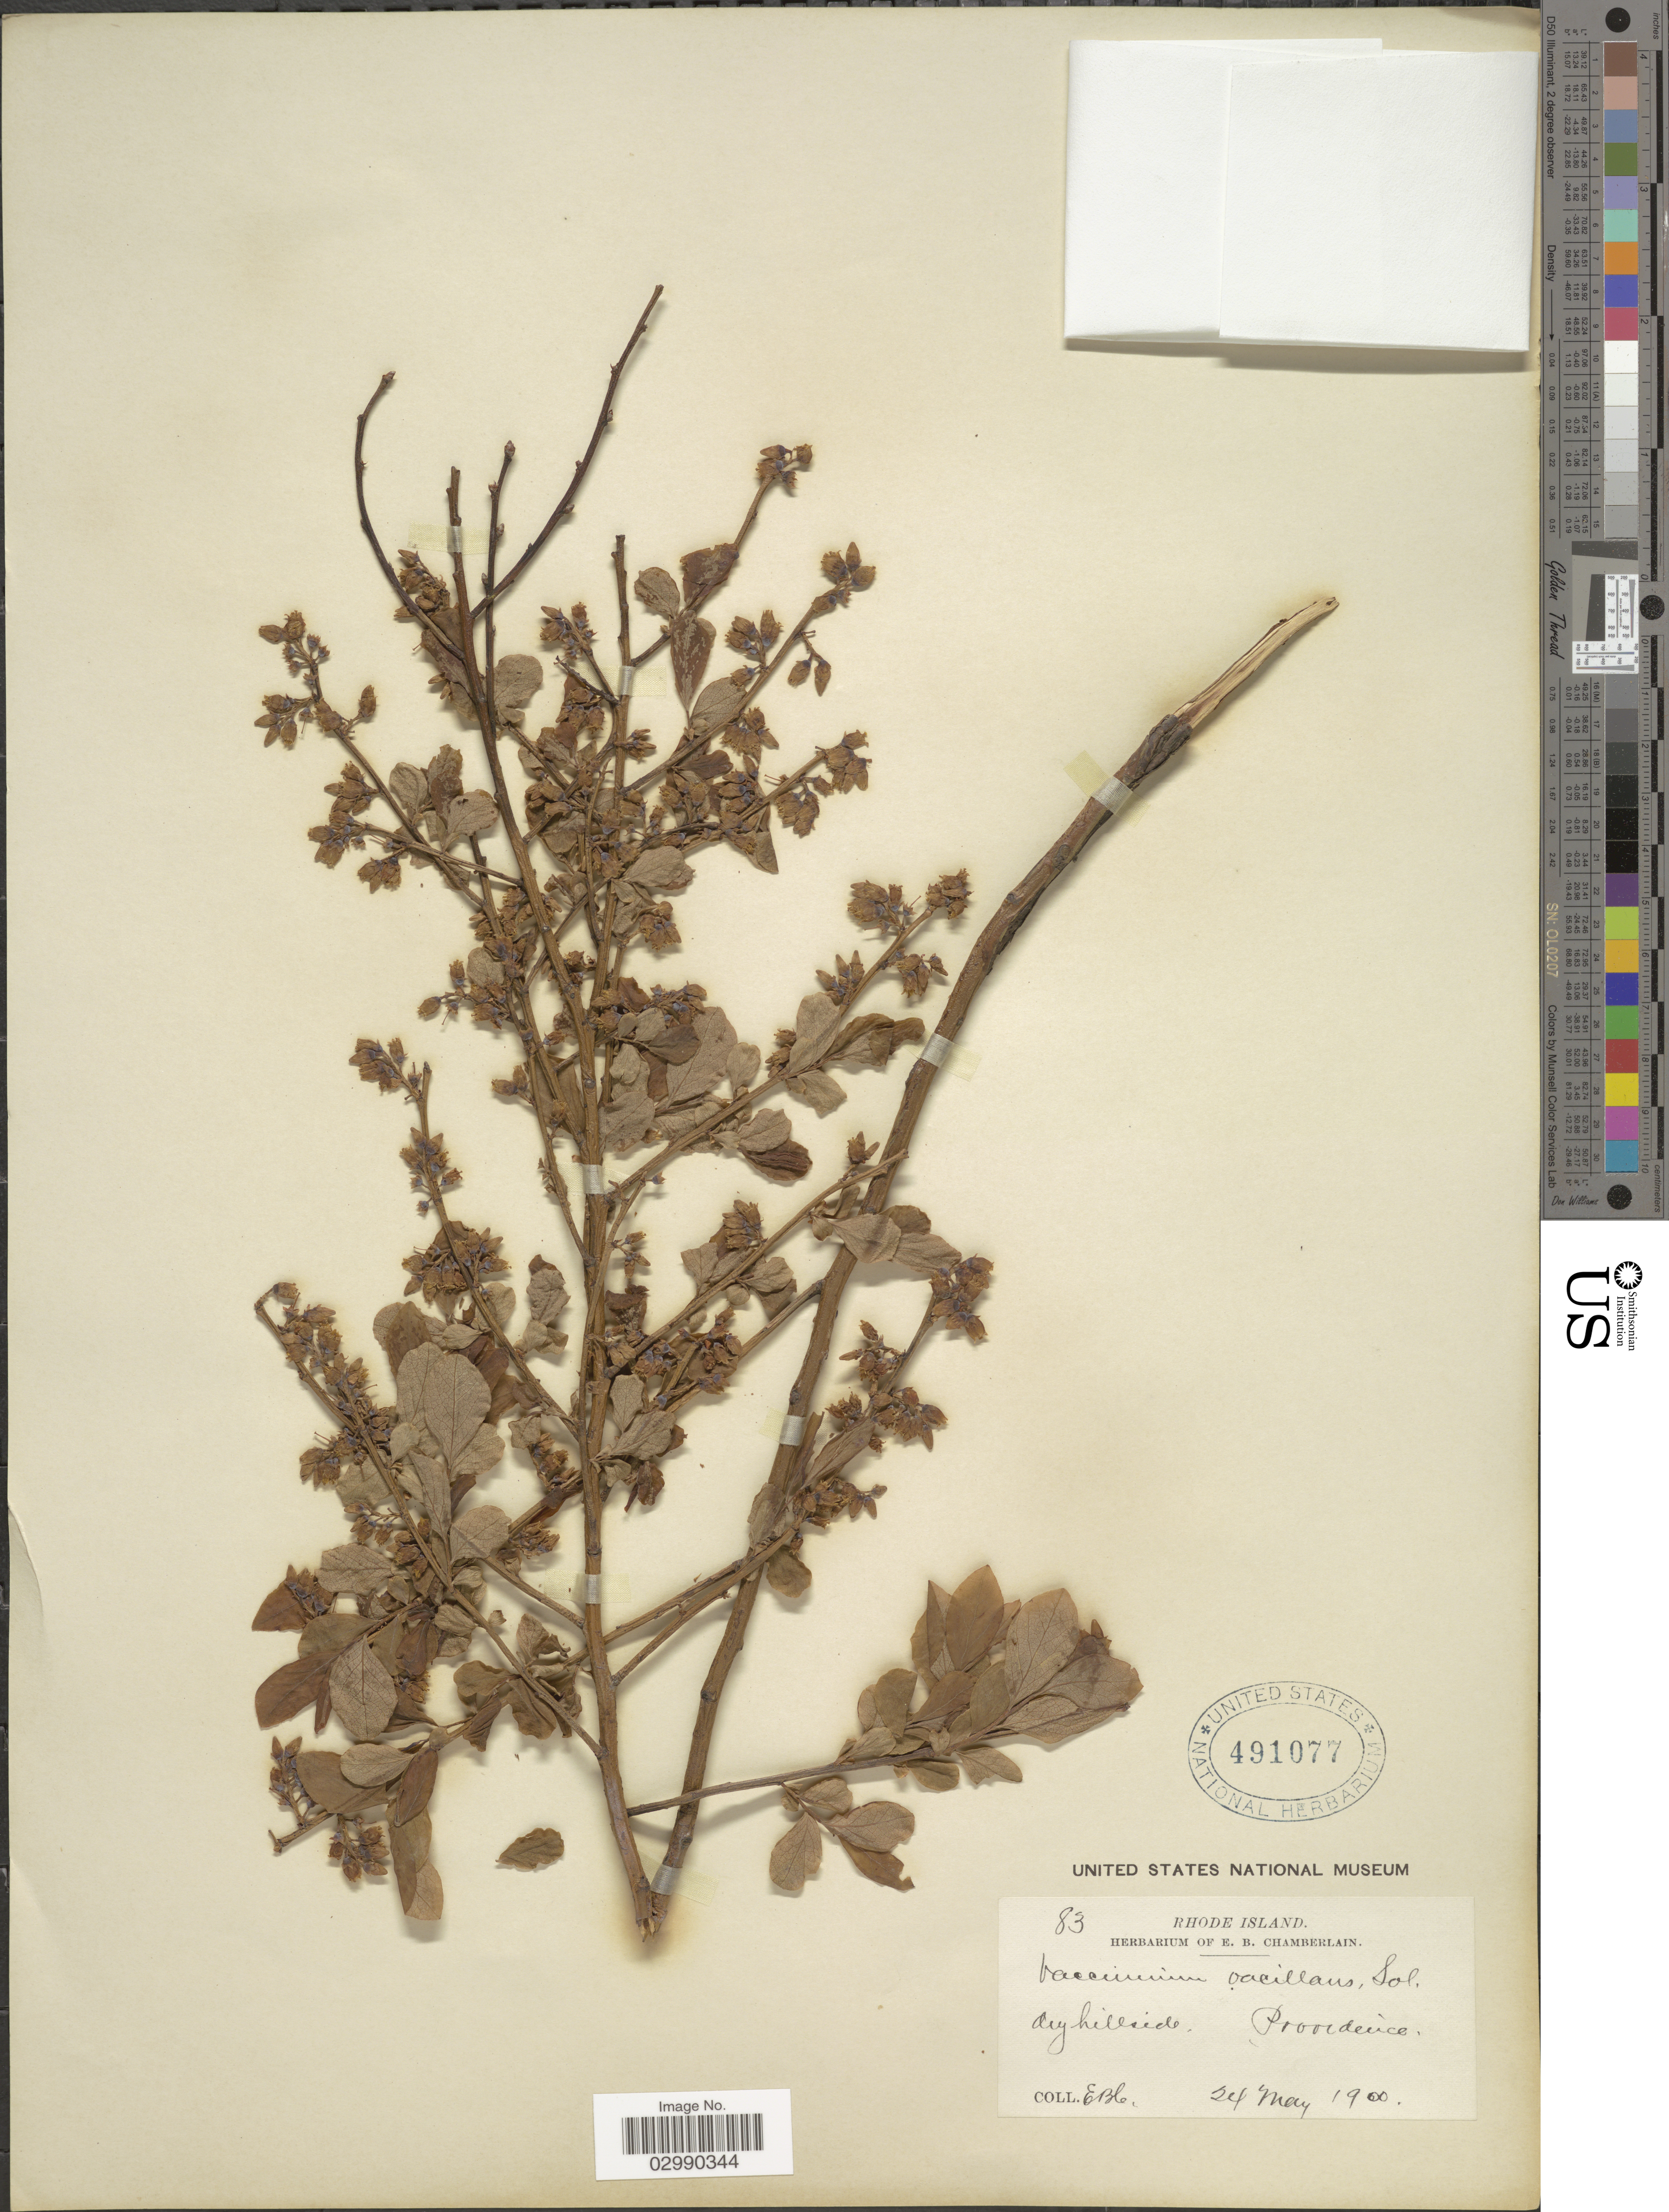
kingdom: Plantae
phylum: Tracheophyta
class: Magnoliopsida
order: Ericales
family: Ericaceae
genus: Vaccinium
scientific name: Vaccinium vacillans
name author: Kalm ex Torr.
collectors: E. Chamberlain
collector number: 83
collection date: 1900-05-24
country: United States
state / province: Rhode Island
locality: Dry hillside, Prooc device.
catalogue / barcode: US 491077